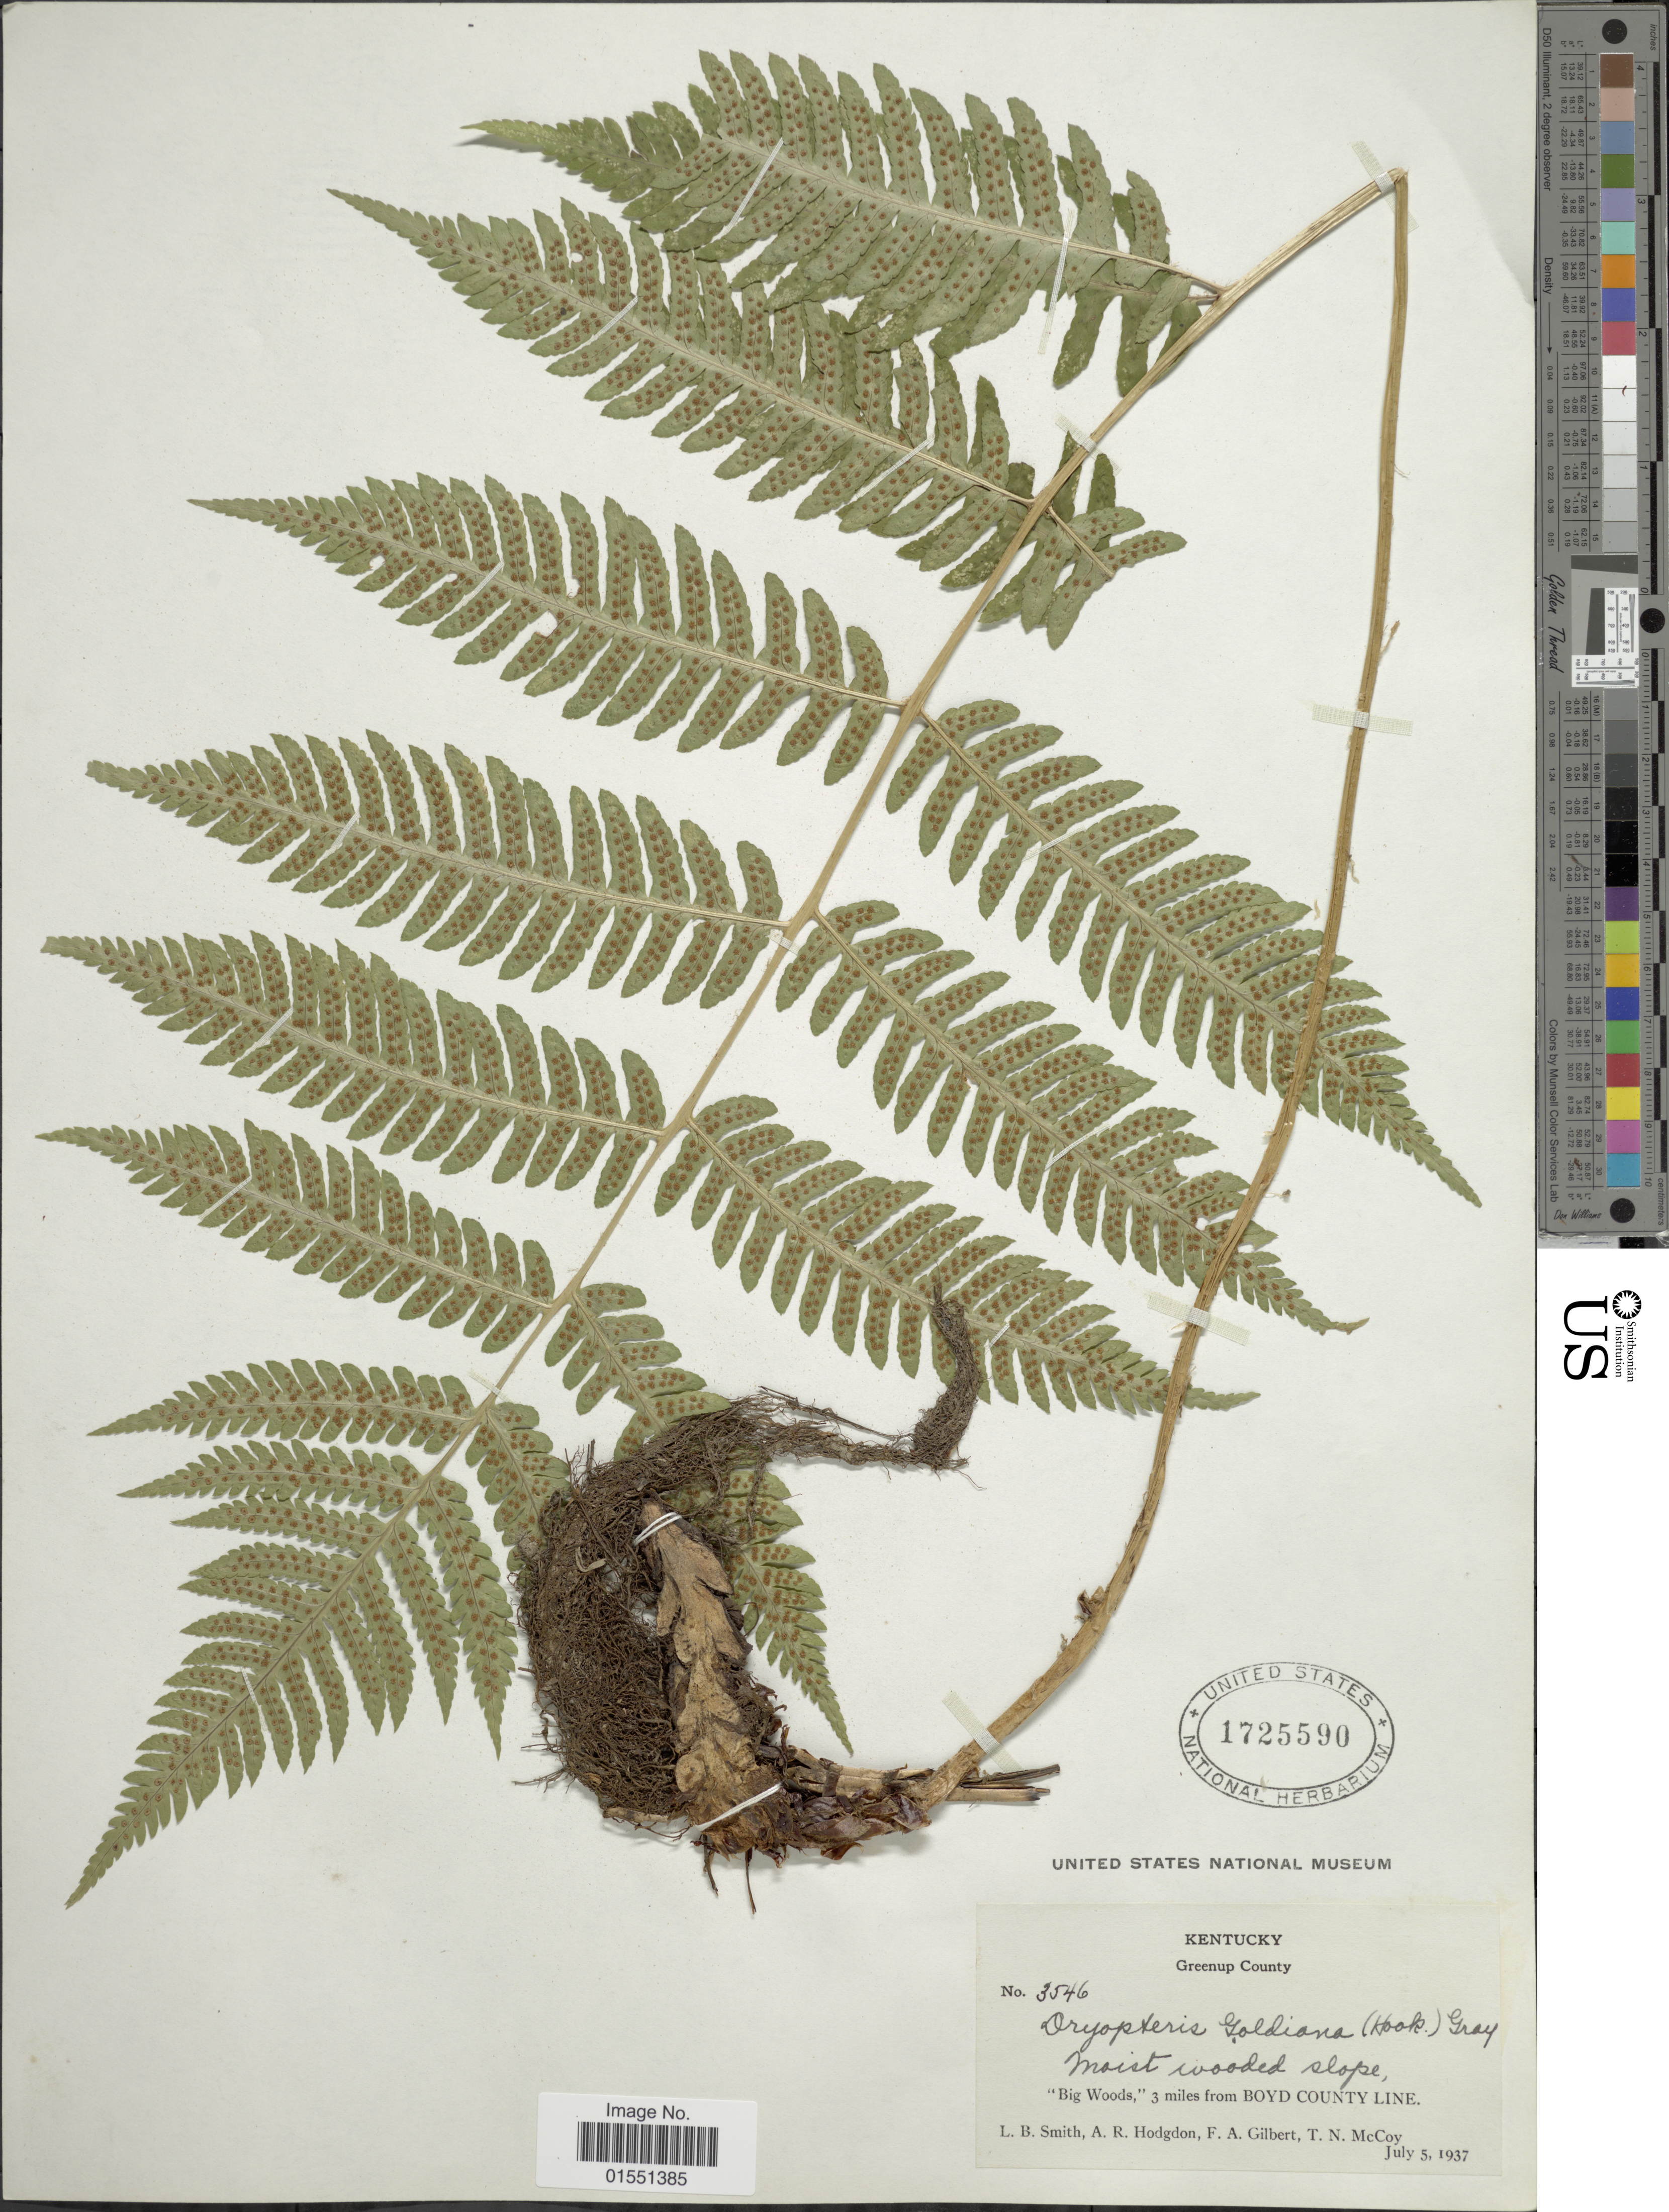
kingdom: Plantae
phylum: Tracheophyta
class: Polypodiopsida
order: Polypodiales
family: Dryopteridaceae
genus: Dryopteris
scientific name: Dryopteris goldiana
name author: (Hook. ex Goldie) A. Gray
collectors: L. Smith, A. R. Hodgdon, F. A. Gilbert & T. N. McCoy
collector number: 3546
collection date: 1937-07-05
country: United States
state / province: Kentucky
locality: Greenup County. "Big Woods," 3 miles from Boyd County Line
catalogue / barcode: US 1725590